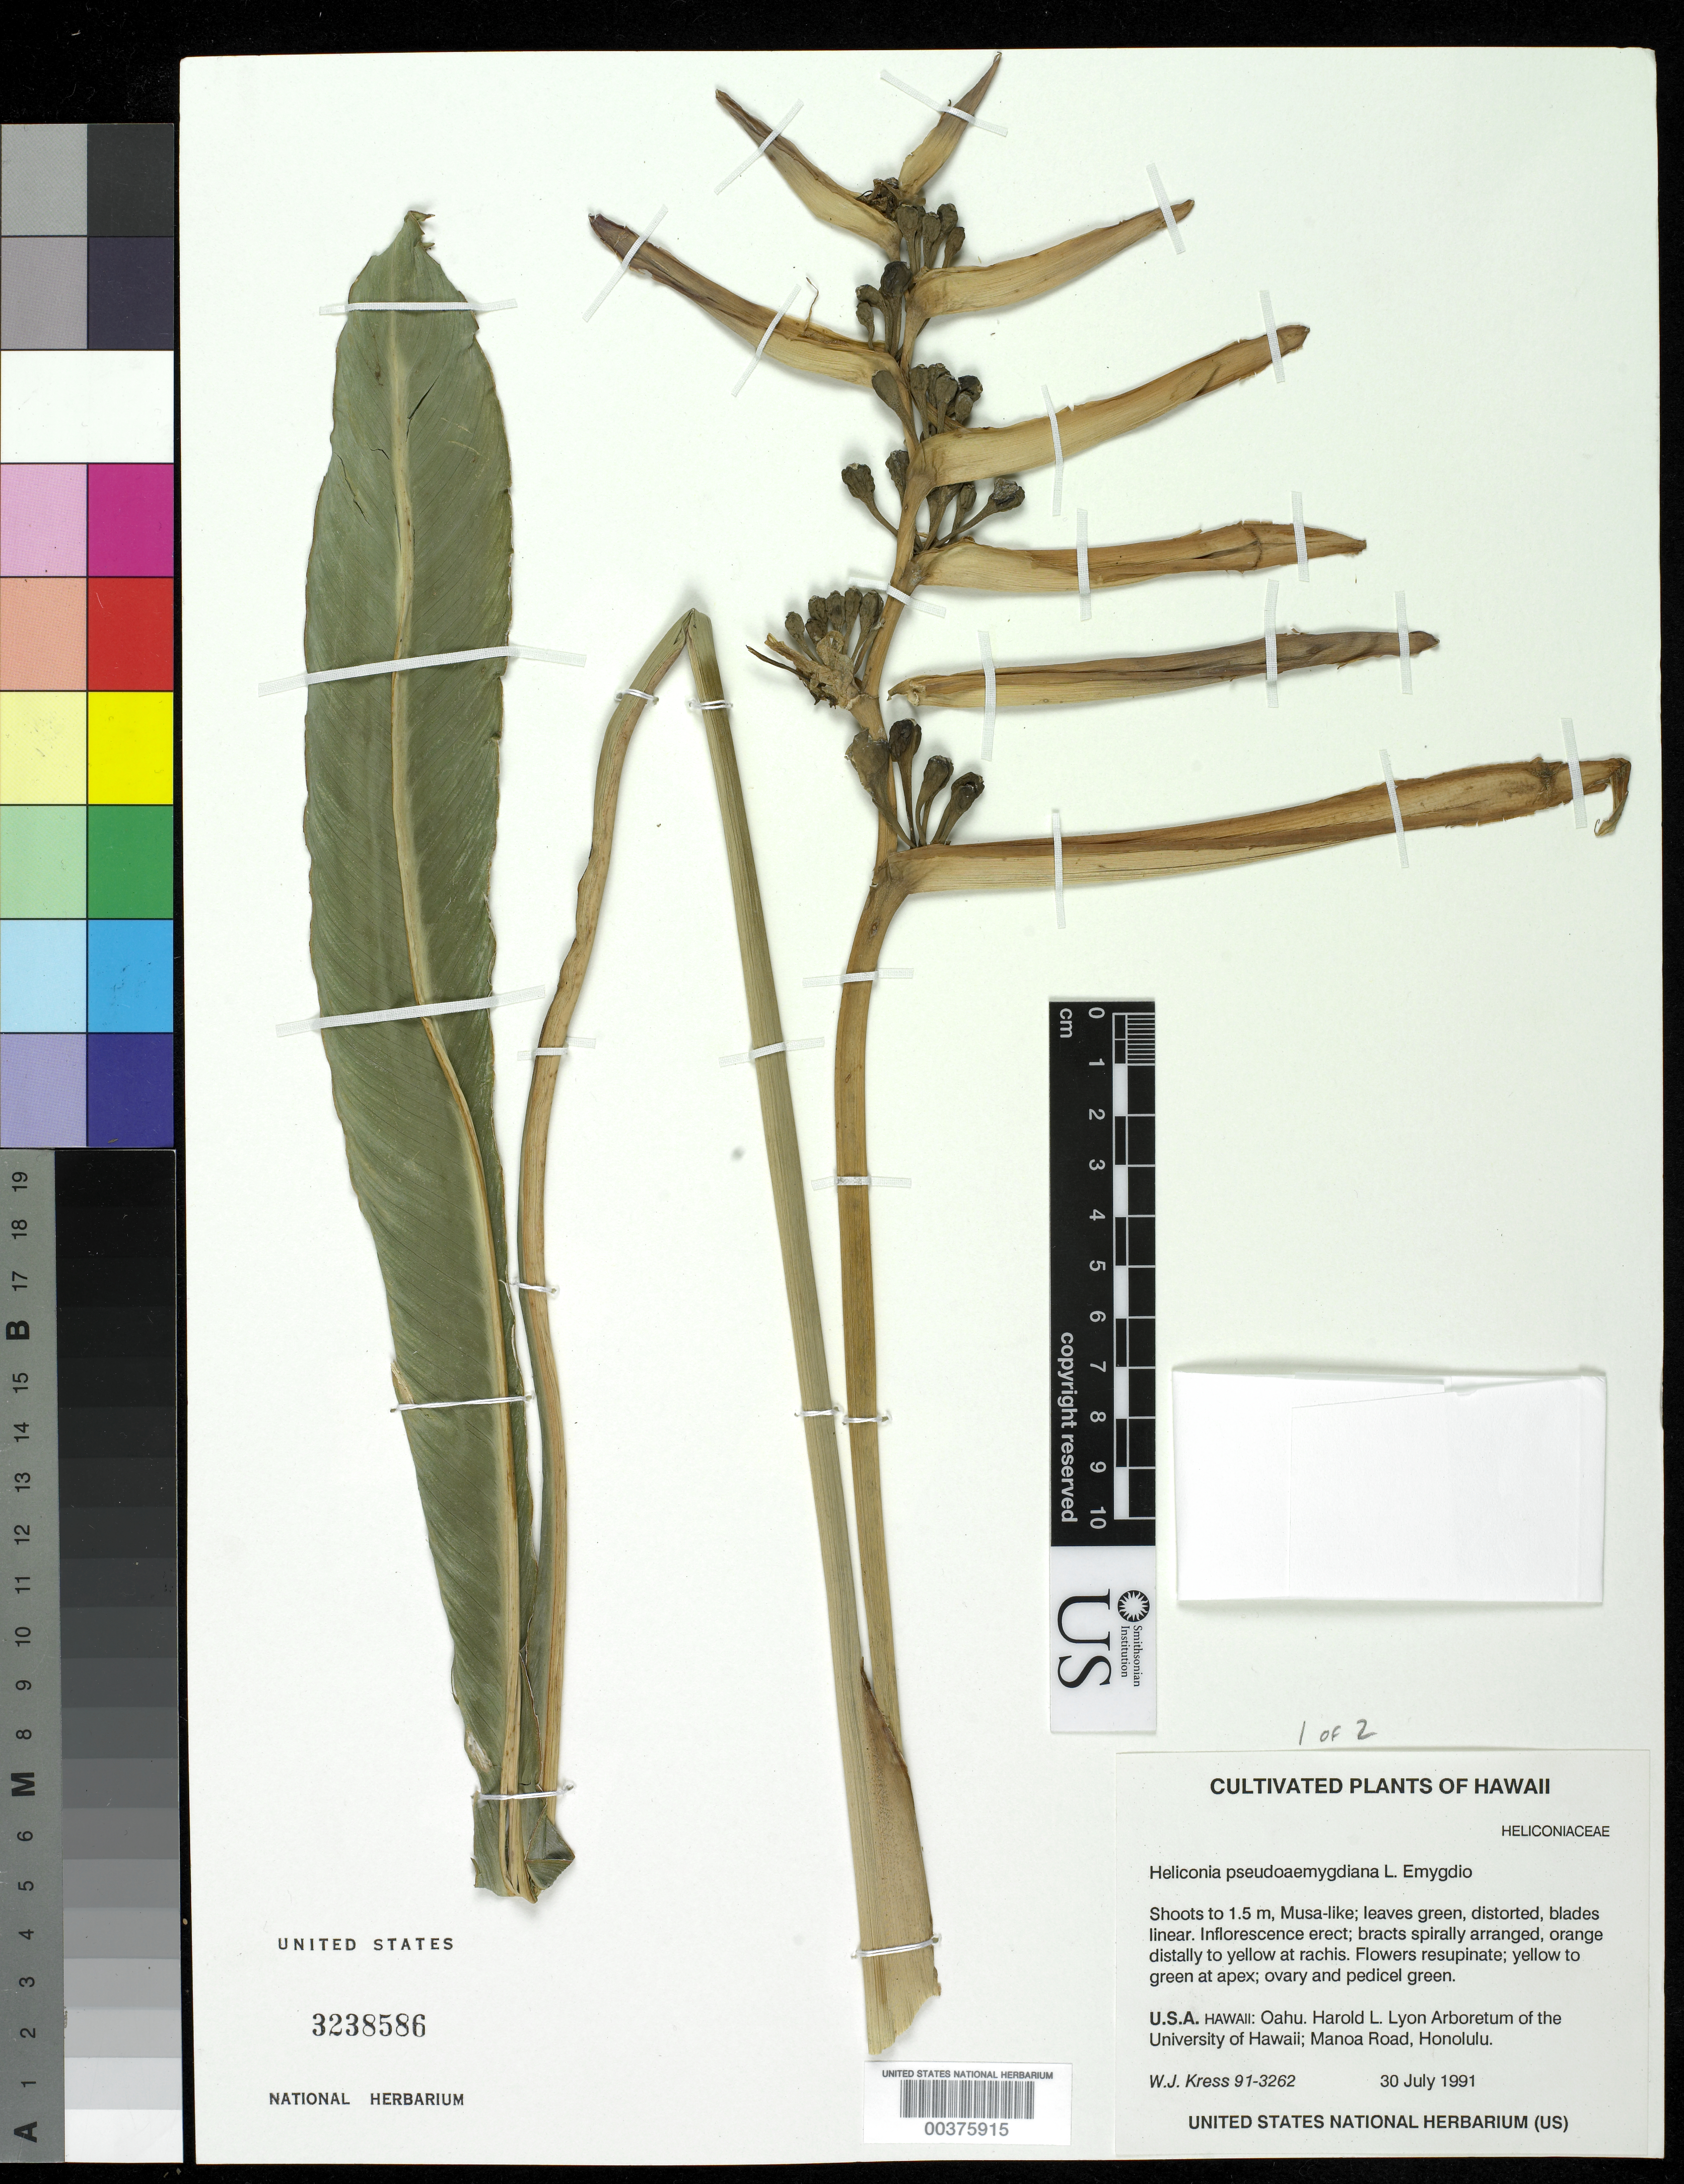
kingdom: Plantae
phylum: Tracheophyta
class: Liliopsida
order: Zingiberales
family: Heliconiaceae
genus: Heliconia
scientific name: Heliconia pseudoaemygdiana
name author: Emygdio & E. Santos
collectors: F. R. Fosberg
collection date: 1946-08-19/1946-08-21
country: Micronesia, Federated States of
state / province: Kosrae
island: Lelu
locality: Lela (Lele) Harbor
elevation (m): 1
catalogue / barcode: US 3238586